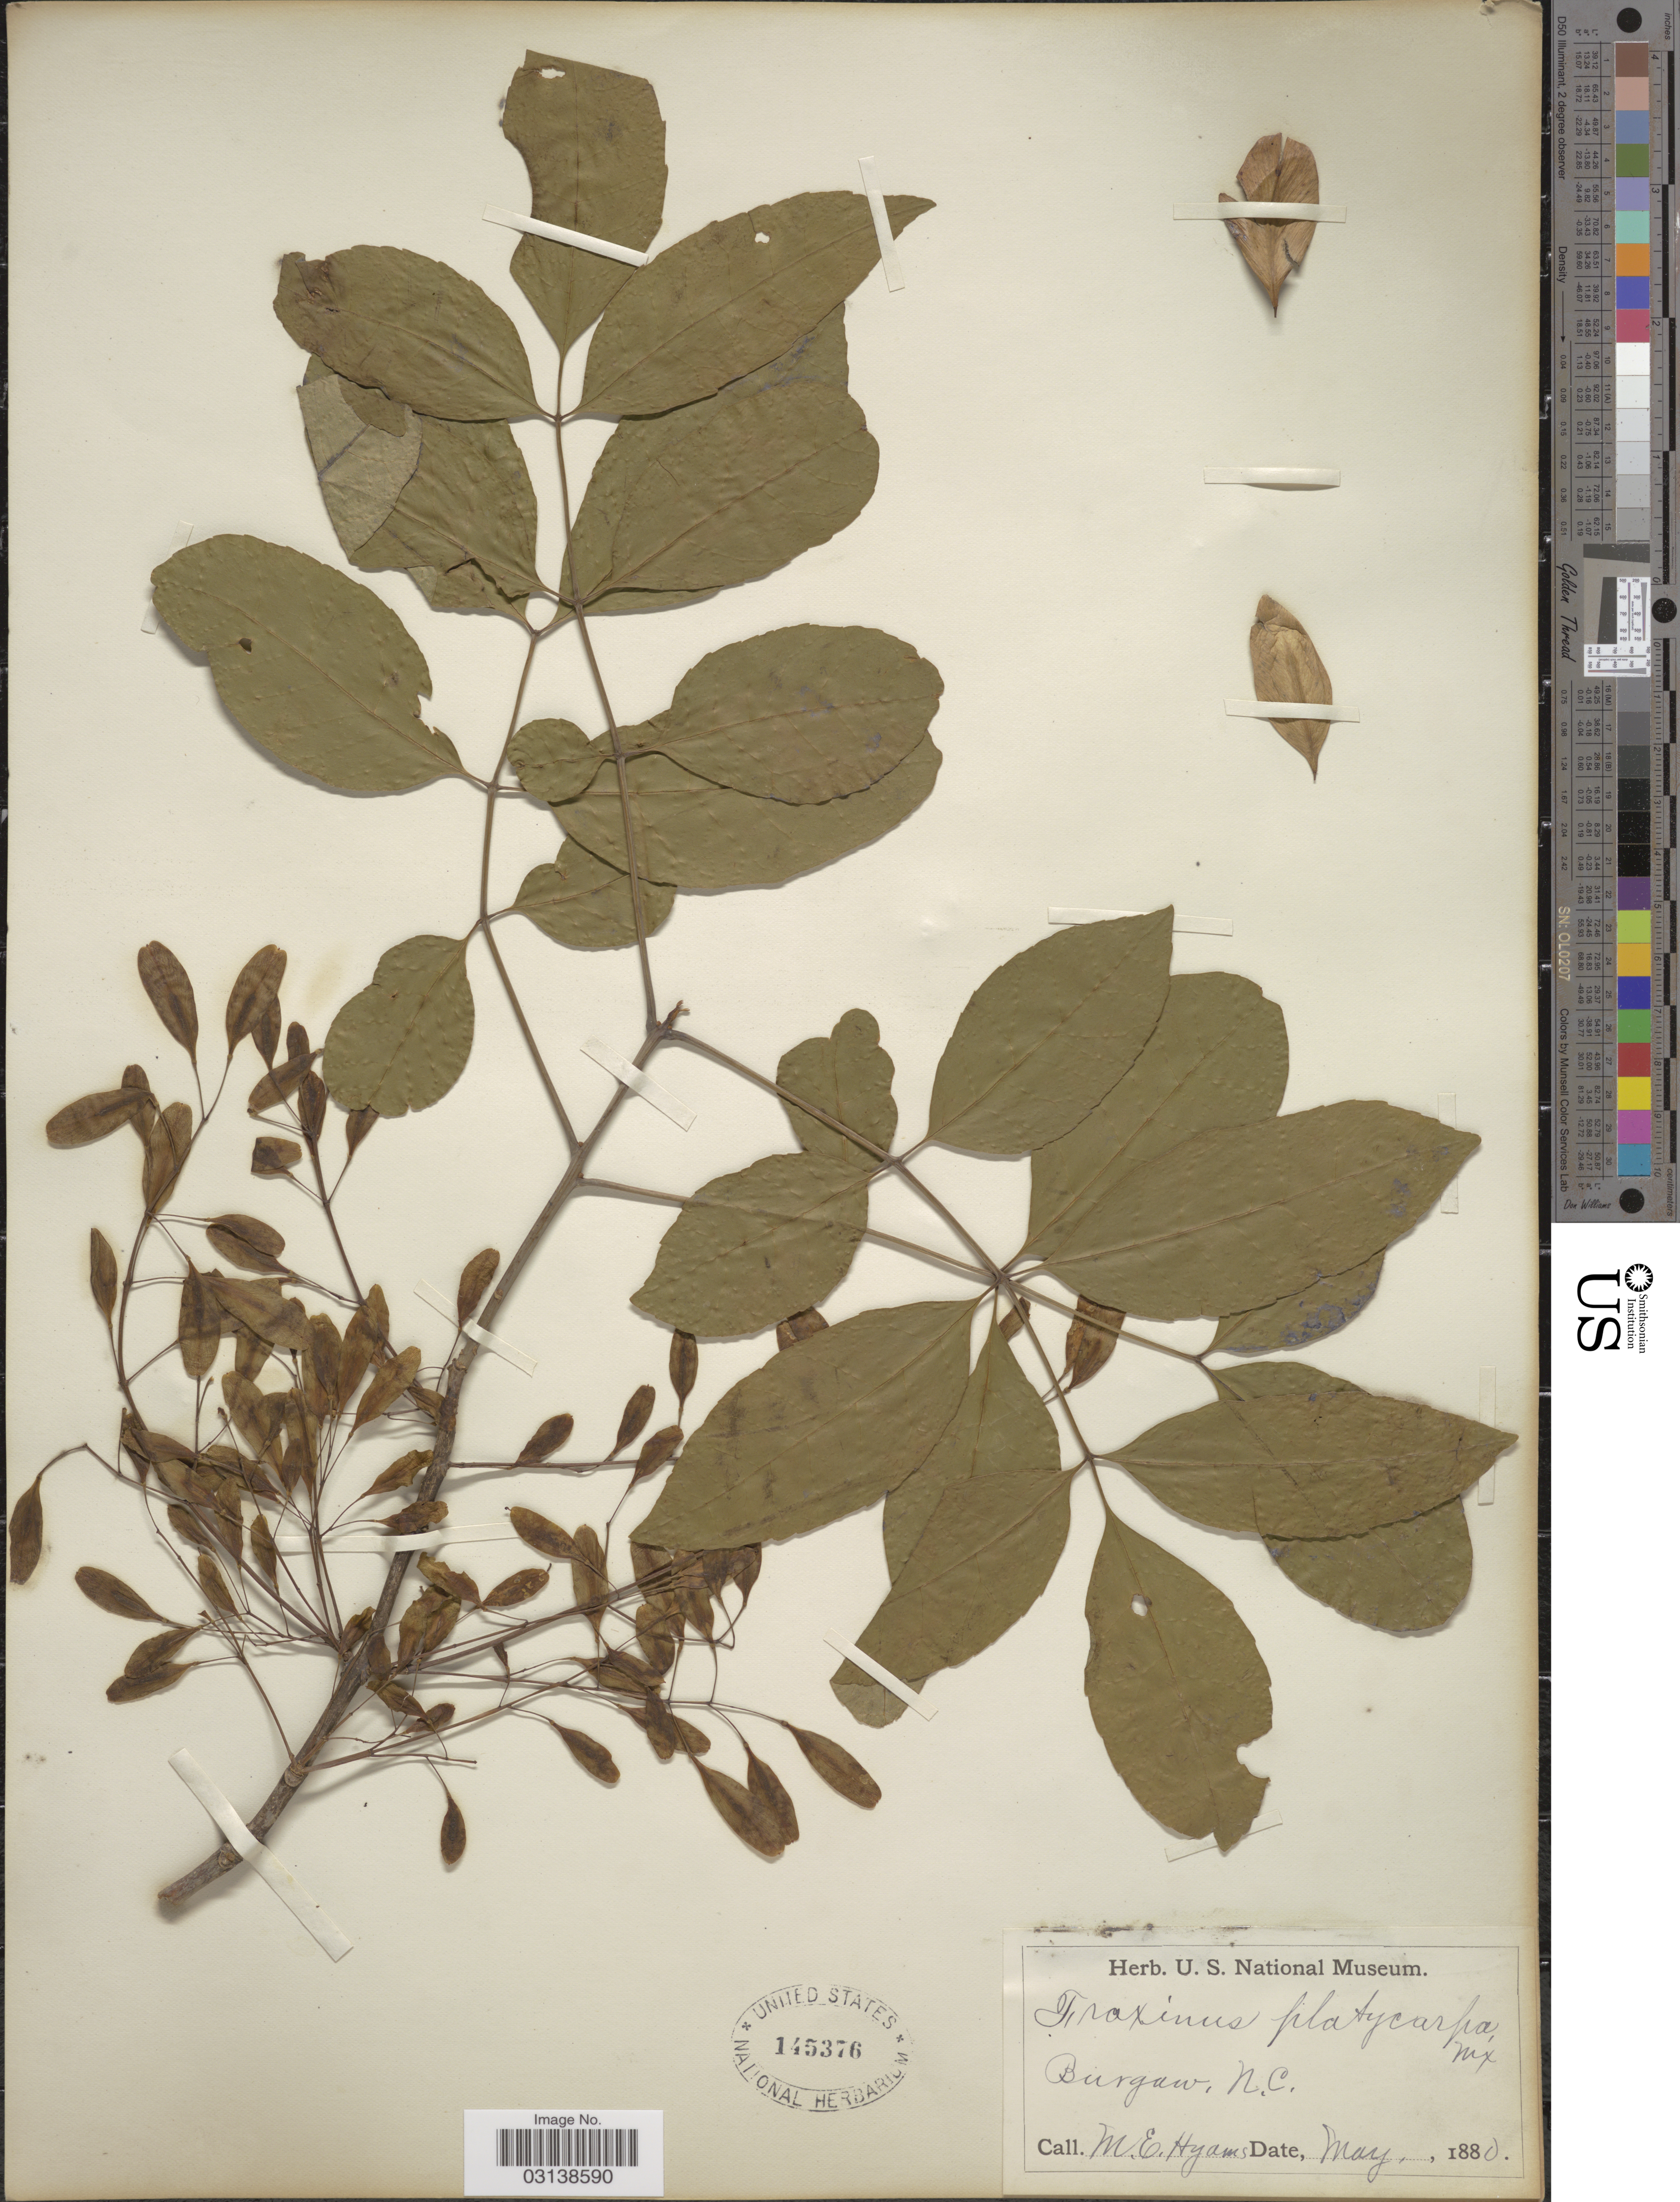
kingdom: Plantae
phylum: Tracheophyta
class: Magnoliopsida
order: Lamiales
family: Oleaceae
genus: Fraxinus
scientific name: Fraxinus caroliniana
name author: Mill.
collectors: M. E. Hyams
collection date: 1880-05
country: United States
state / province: North Carolina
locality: Burgaw.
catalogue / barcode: US 145376